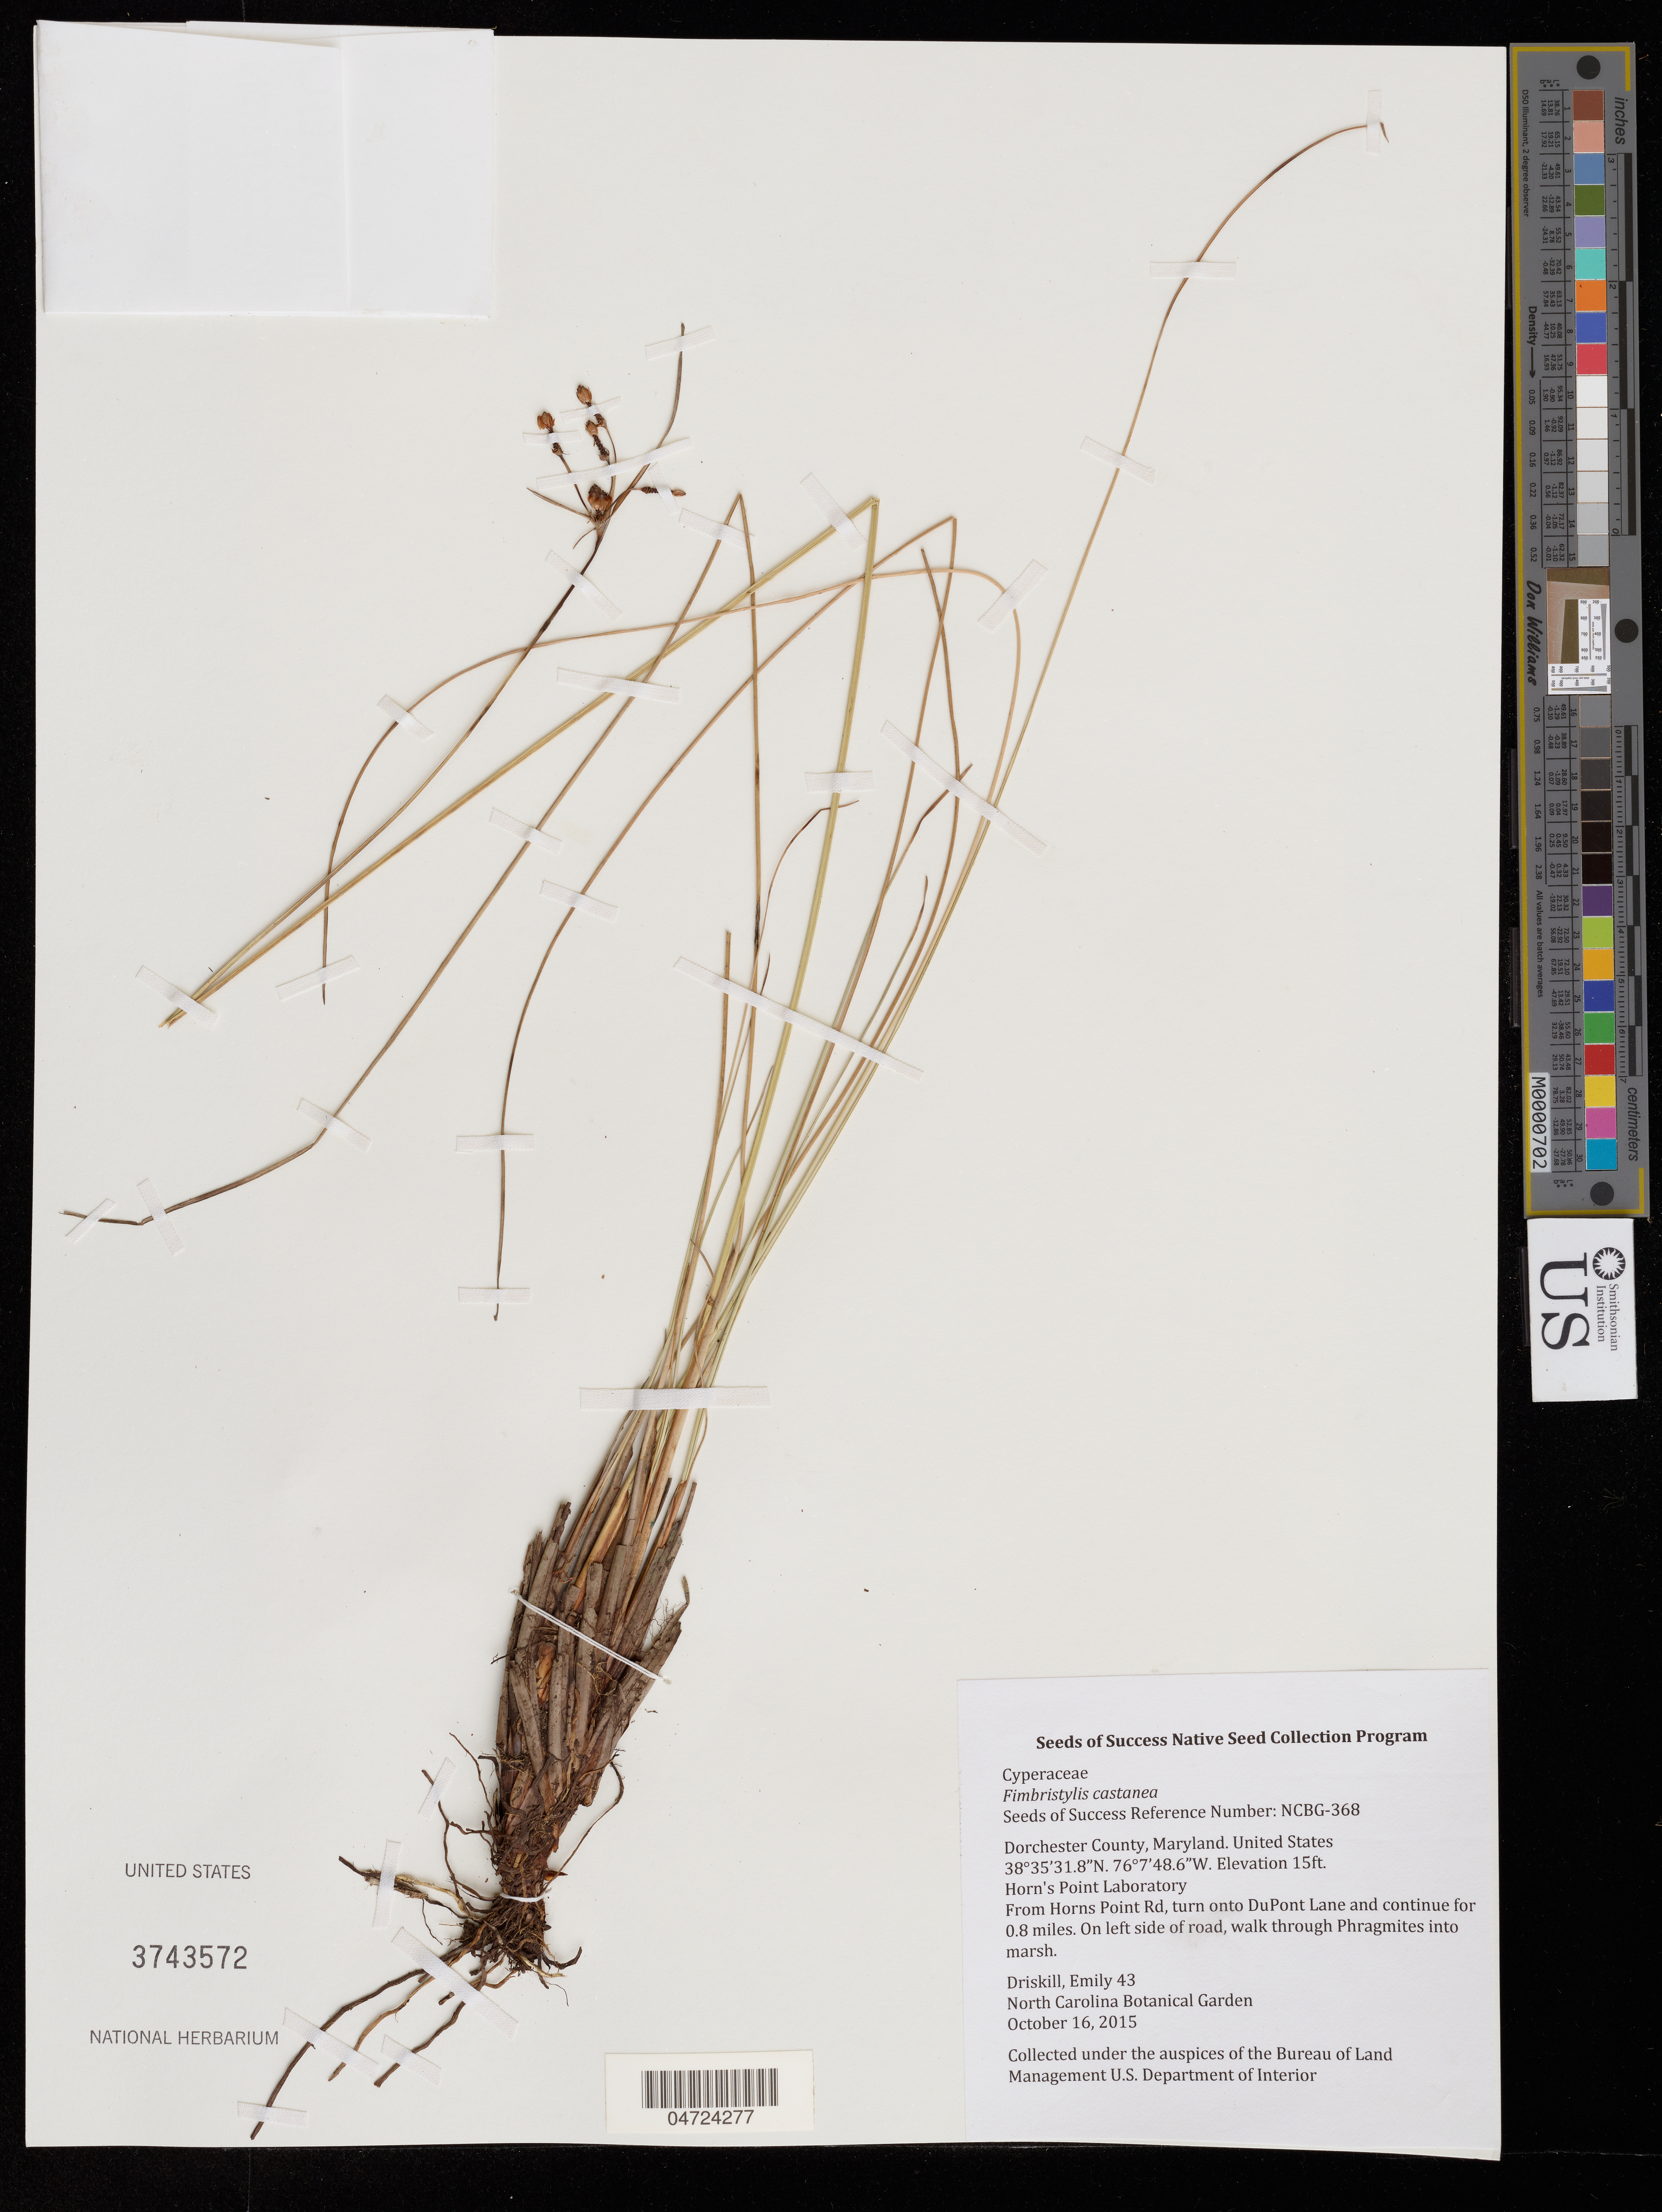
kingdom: Plantae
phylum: Tracheophyta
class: Liliopsida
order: Poales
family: Cyperaceae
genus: Fimbristylis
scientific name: Fimbristylis castanea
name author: (Michx.) Vahl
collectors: E. Driskill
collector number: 43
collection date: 2015-10-16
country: United States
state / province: Maryland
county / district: Dorchester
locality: Dorchester County. Horn's Point Laboratory. From Horns Point Rd, turn onto DuPont Lane and continue for 0.8 miles. On left side of road, walk through Phragmites into marsh.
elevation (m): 5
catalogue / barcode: US 3743572